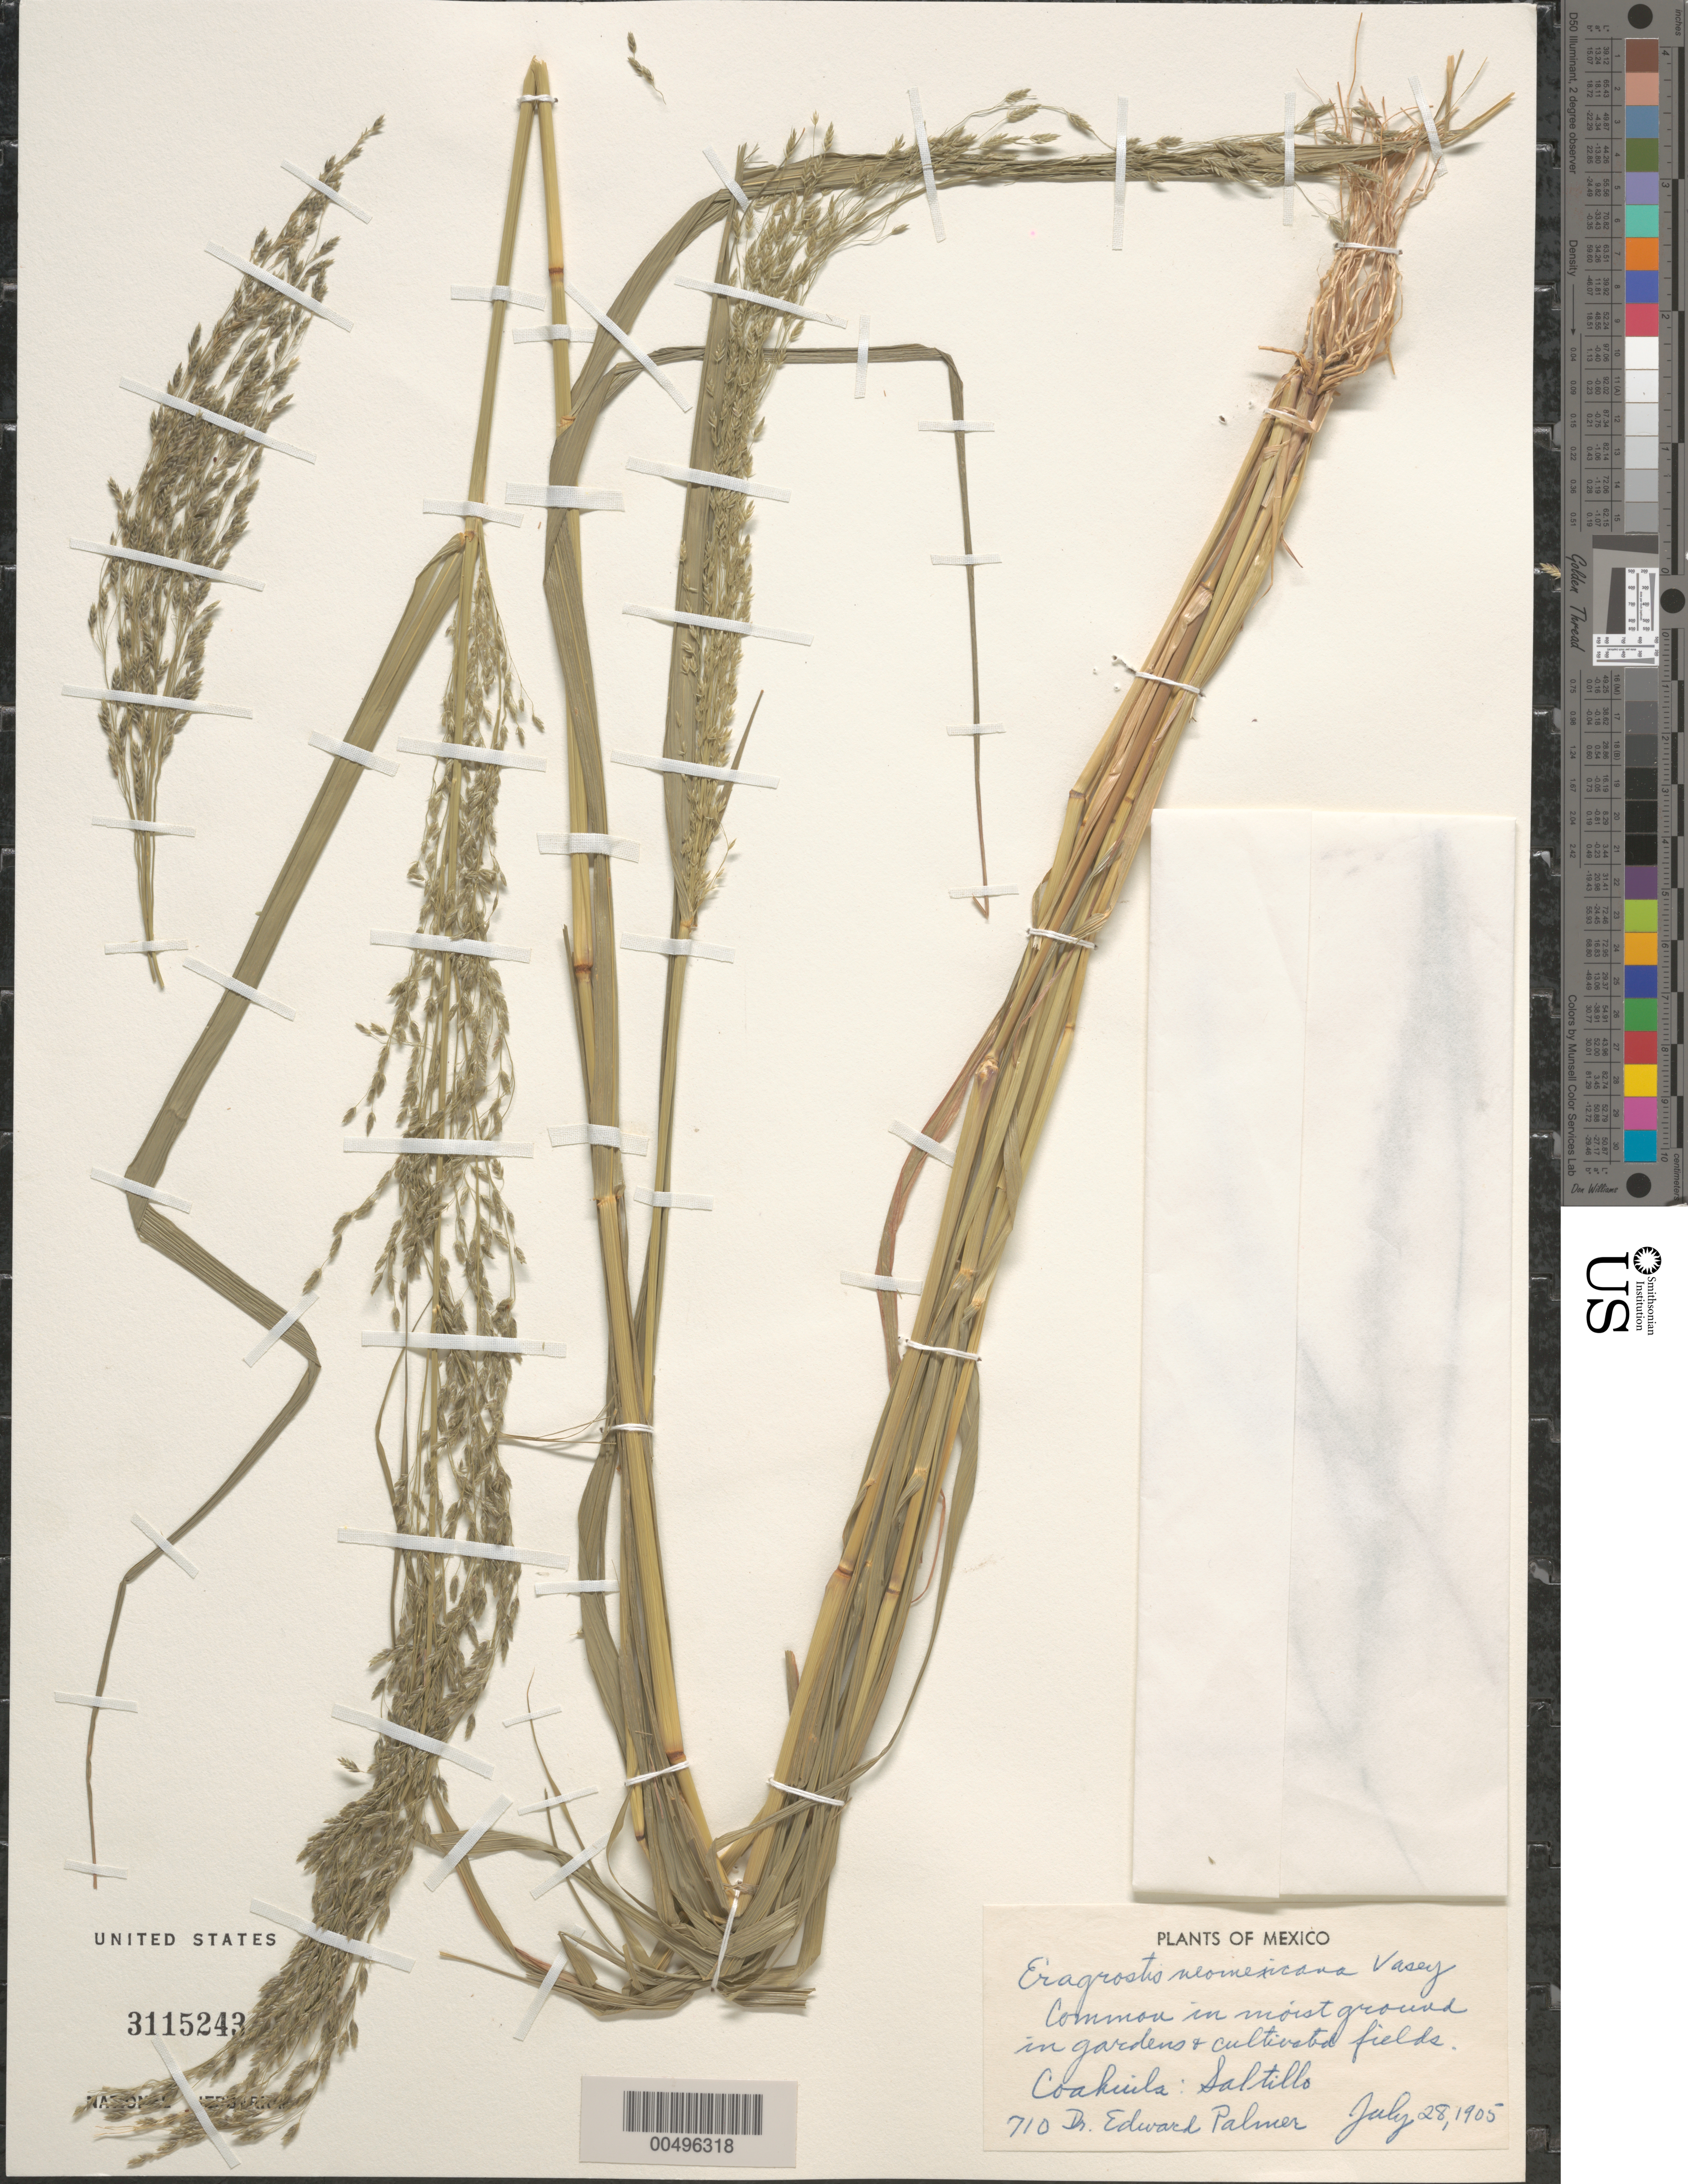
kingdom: Plantae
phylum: Tracheophyta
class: Liliopsida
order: Poales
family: Poaceae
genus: Eragrostis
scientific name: Eragrostis mexicana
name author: (Hornem.) Link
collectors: E. Palmer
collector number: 710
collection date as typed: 28 Jul 1905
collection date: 1905-07-28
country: Mexico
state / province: Coahuila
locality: Saltillo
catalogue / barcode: US 3115243